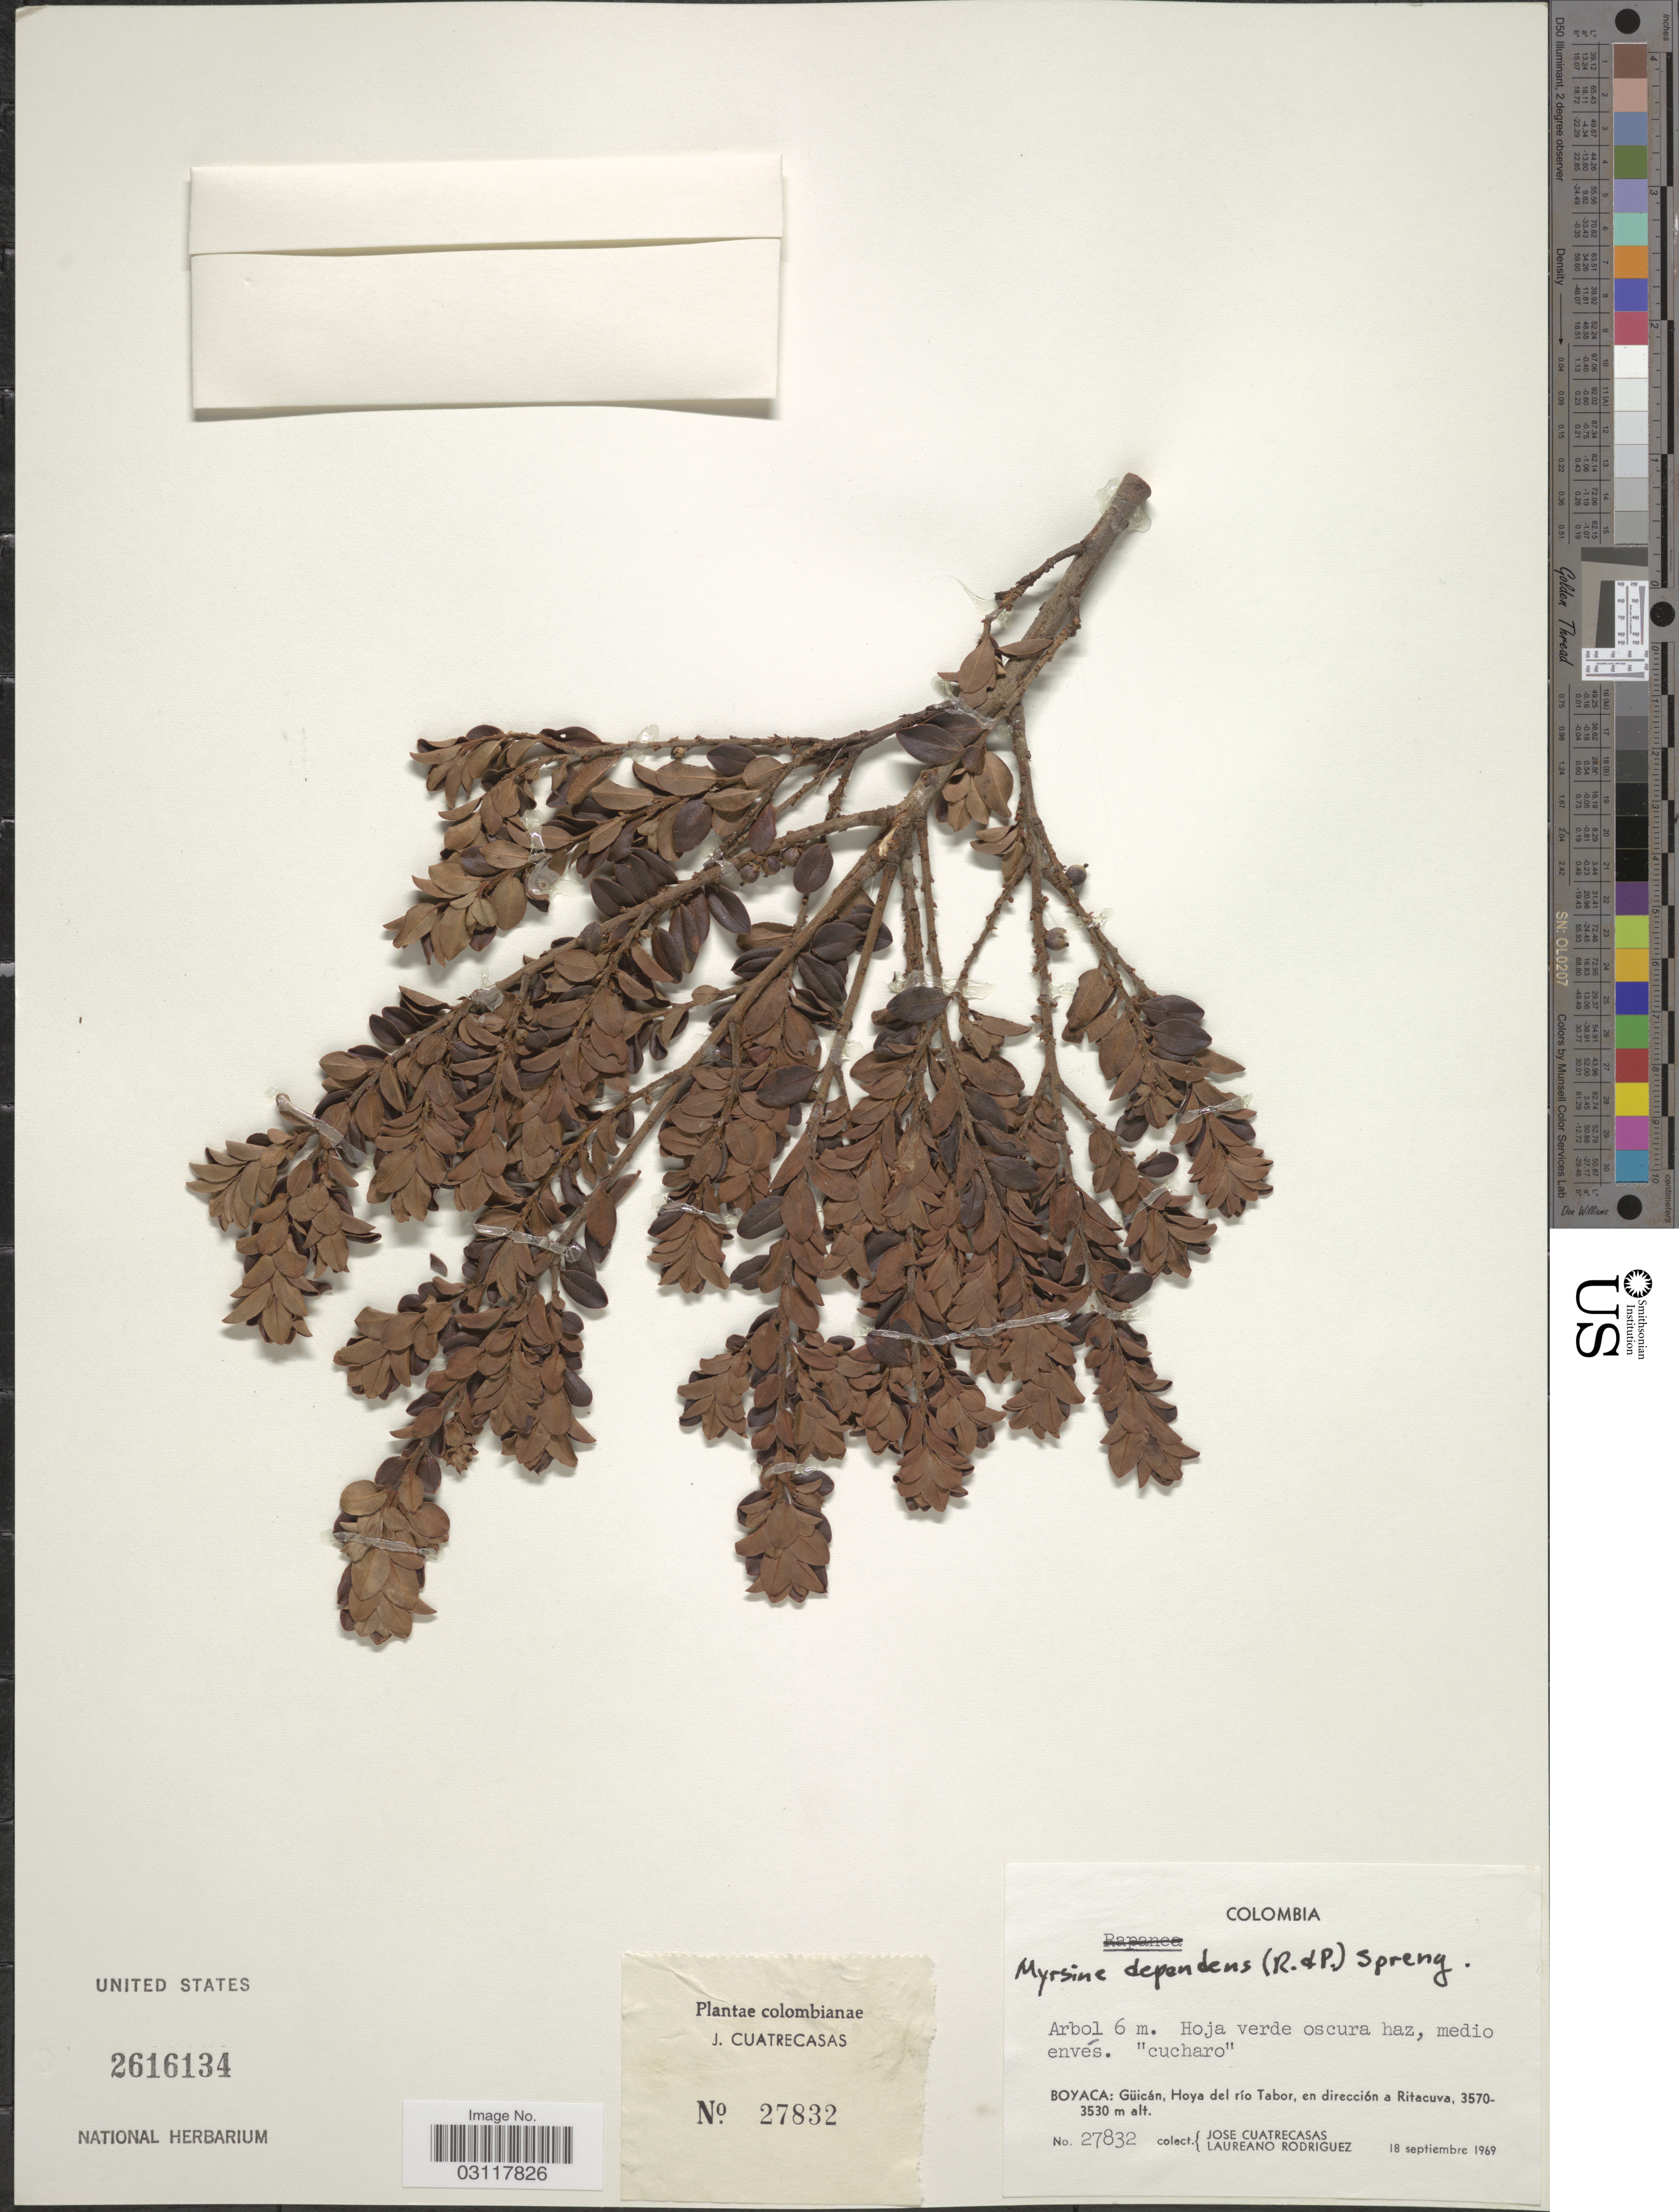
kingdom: Plantae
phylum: Tracheophyta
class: Magnoliopsida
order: Ericales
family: Primulaceae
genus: Rapanea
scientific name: Rapanea dependens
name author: (Ruiz & Pav.) Mez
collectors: J. Cuatrecasas & L. Rodriguez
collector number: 27832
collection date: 1969-09-18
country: Colombia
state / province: Boyacá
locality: Güicán, Hoya del río Tabor, en dirección a Ritacuva.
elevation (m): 3530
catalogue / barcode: US 2616134